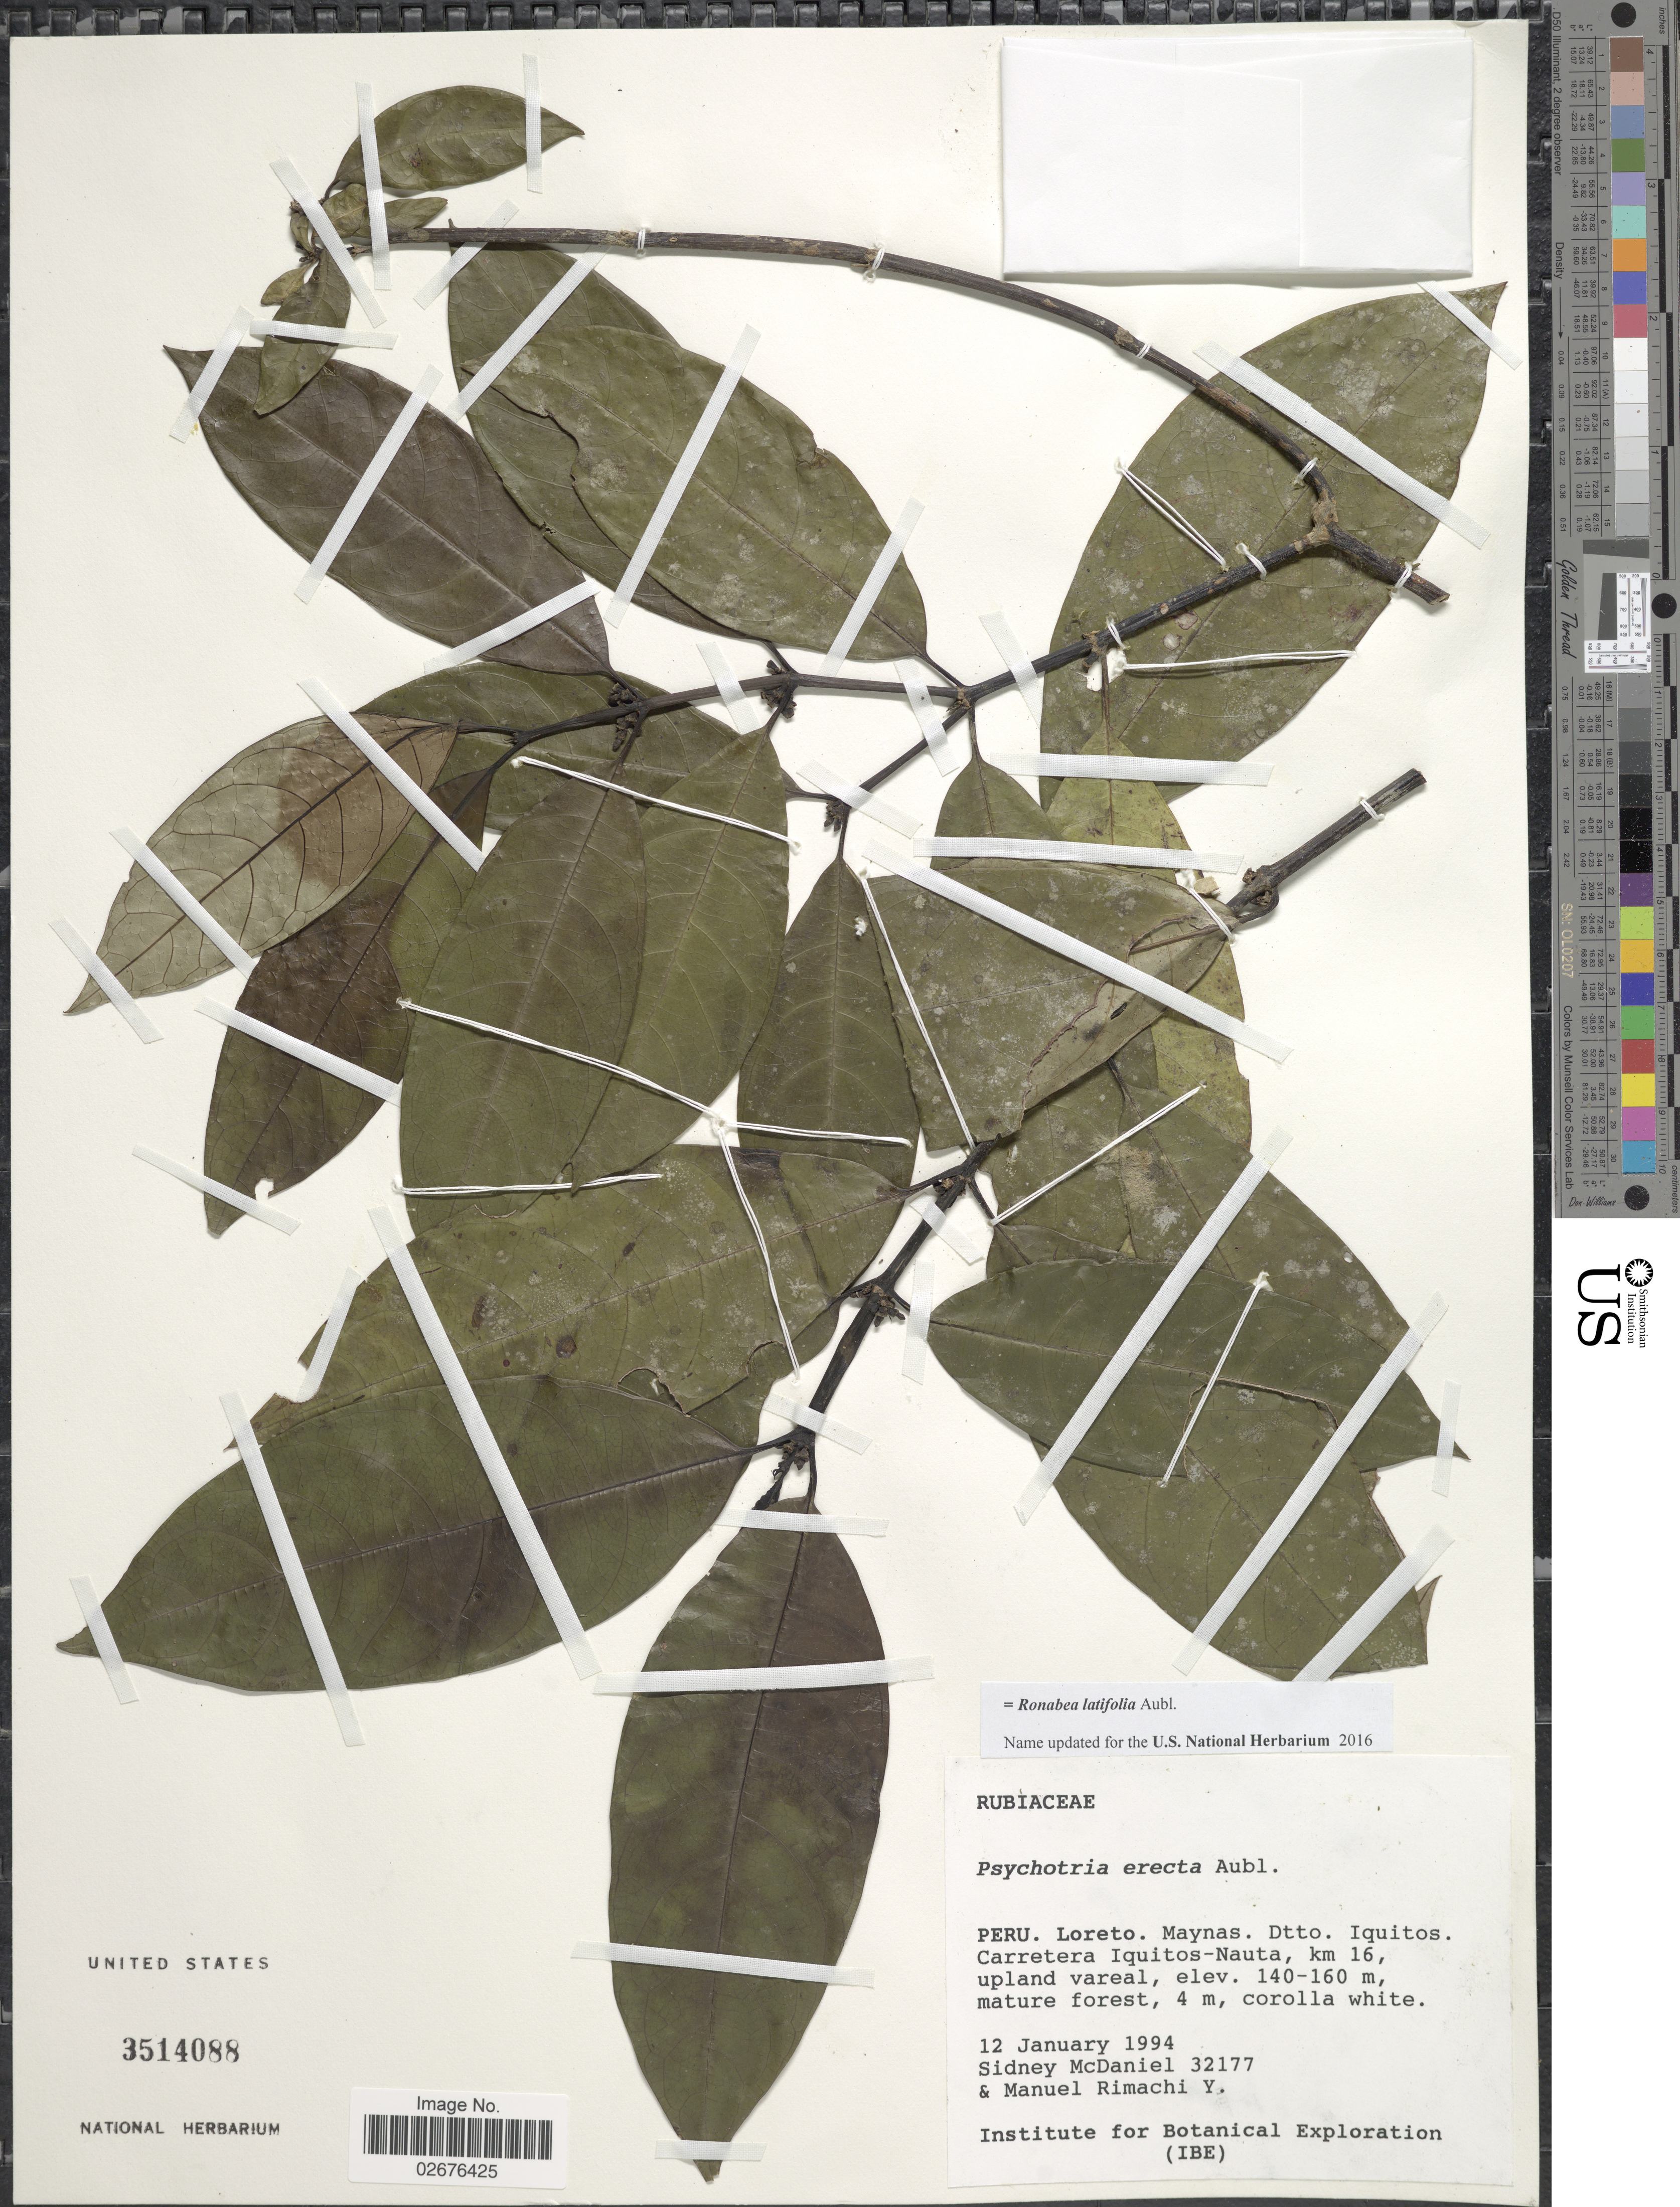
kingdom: Plantae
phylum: Tracheophyta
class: Magnoliopsida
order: Gentianales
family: Rubiaceae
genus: Ronabea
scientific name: Ronabea latifolia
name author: Aubl.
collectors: S. McDaniel & M. Rimachi Y.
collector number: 32177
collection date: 1994-01-12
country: Peru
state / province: Loreto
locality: Maynas, Dtto. Iquitos, Carretera Iquitos-Nauta, km 16, upland vareal, mature forest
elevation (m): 140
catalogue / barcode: US 3514088